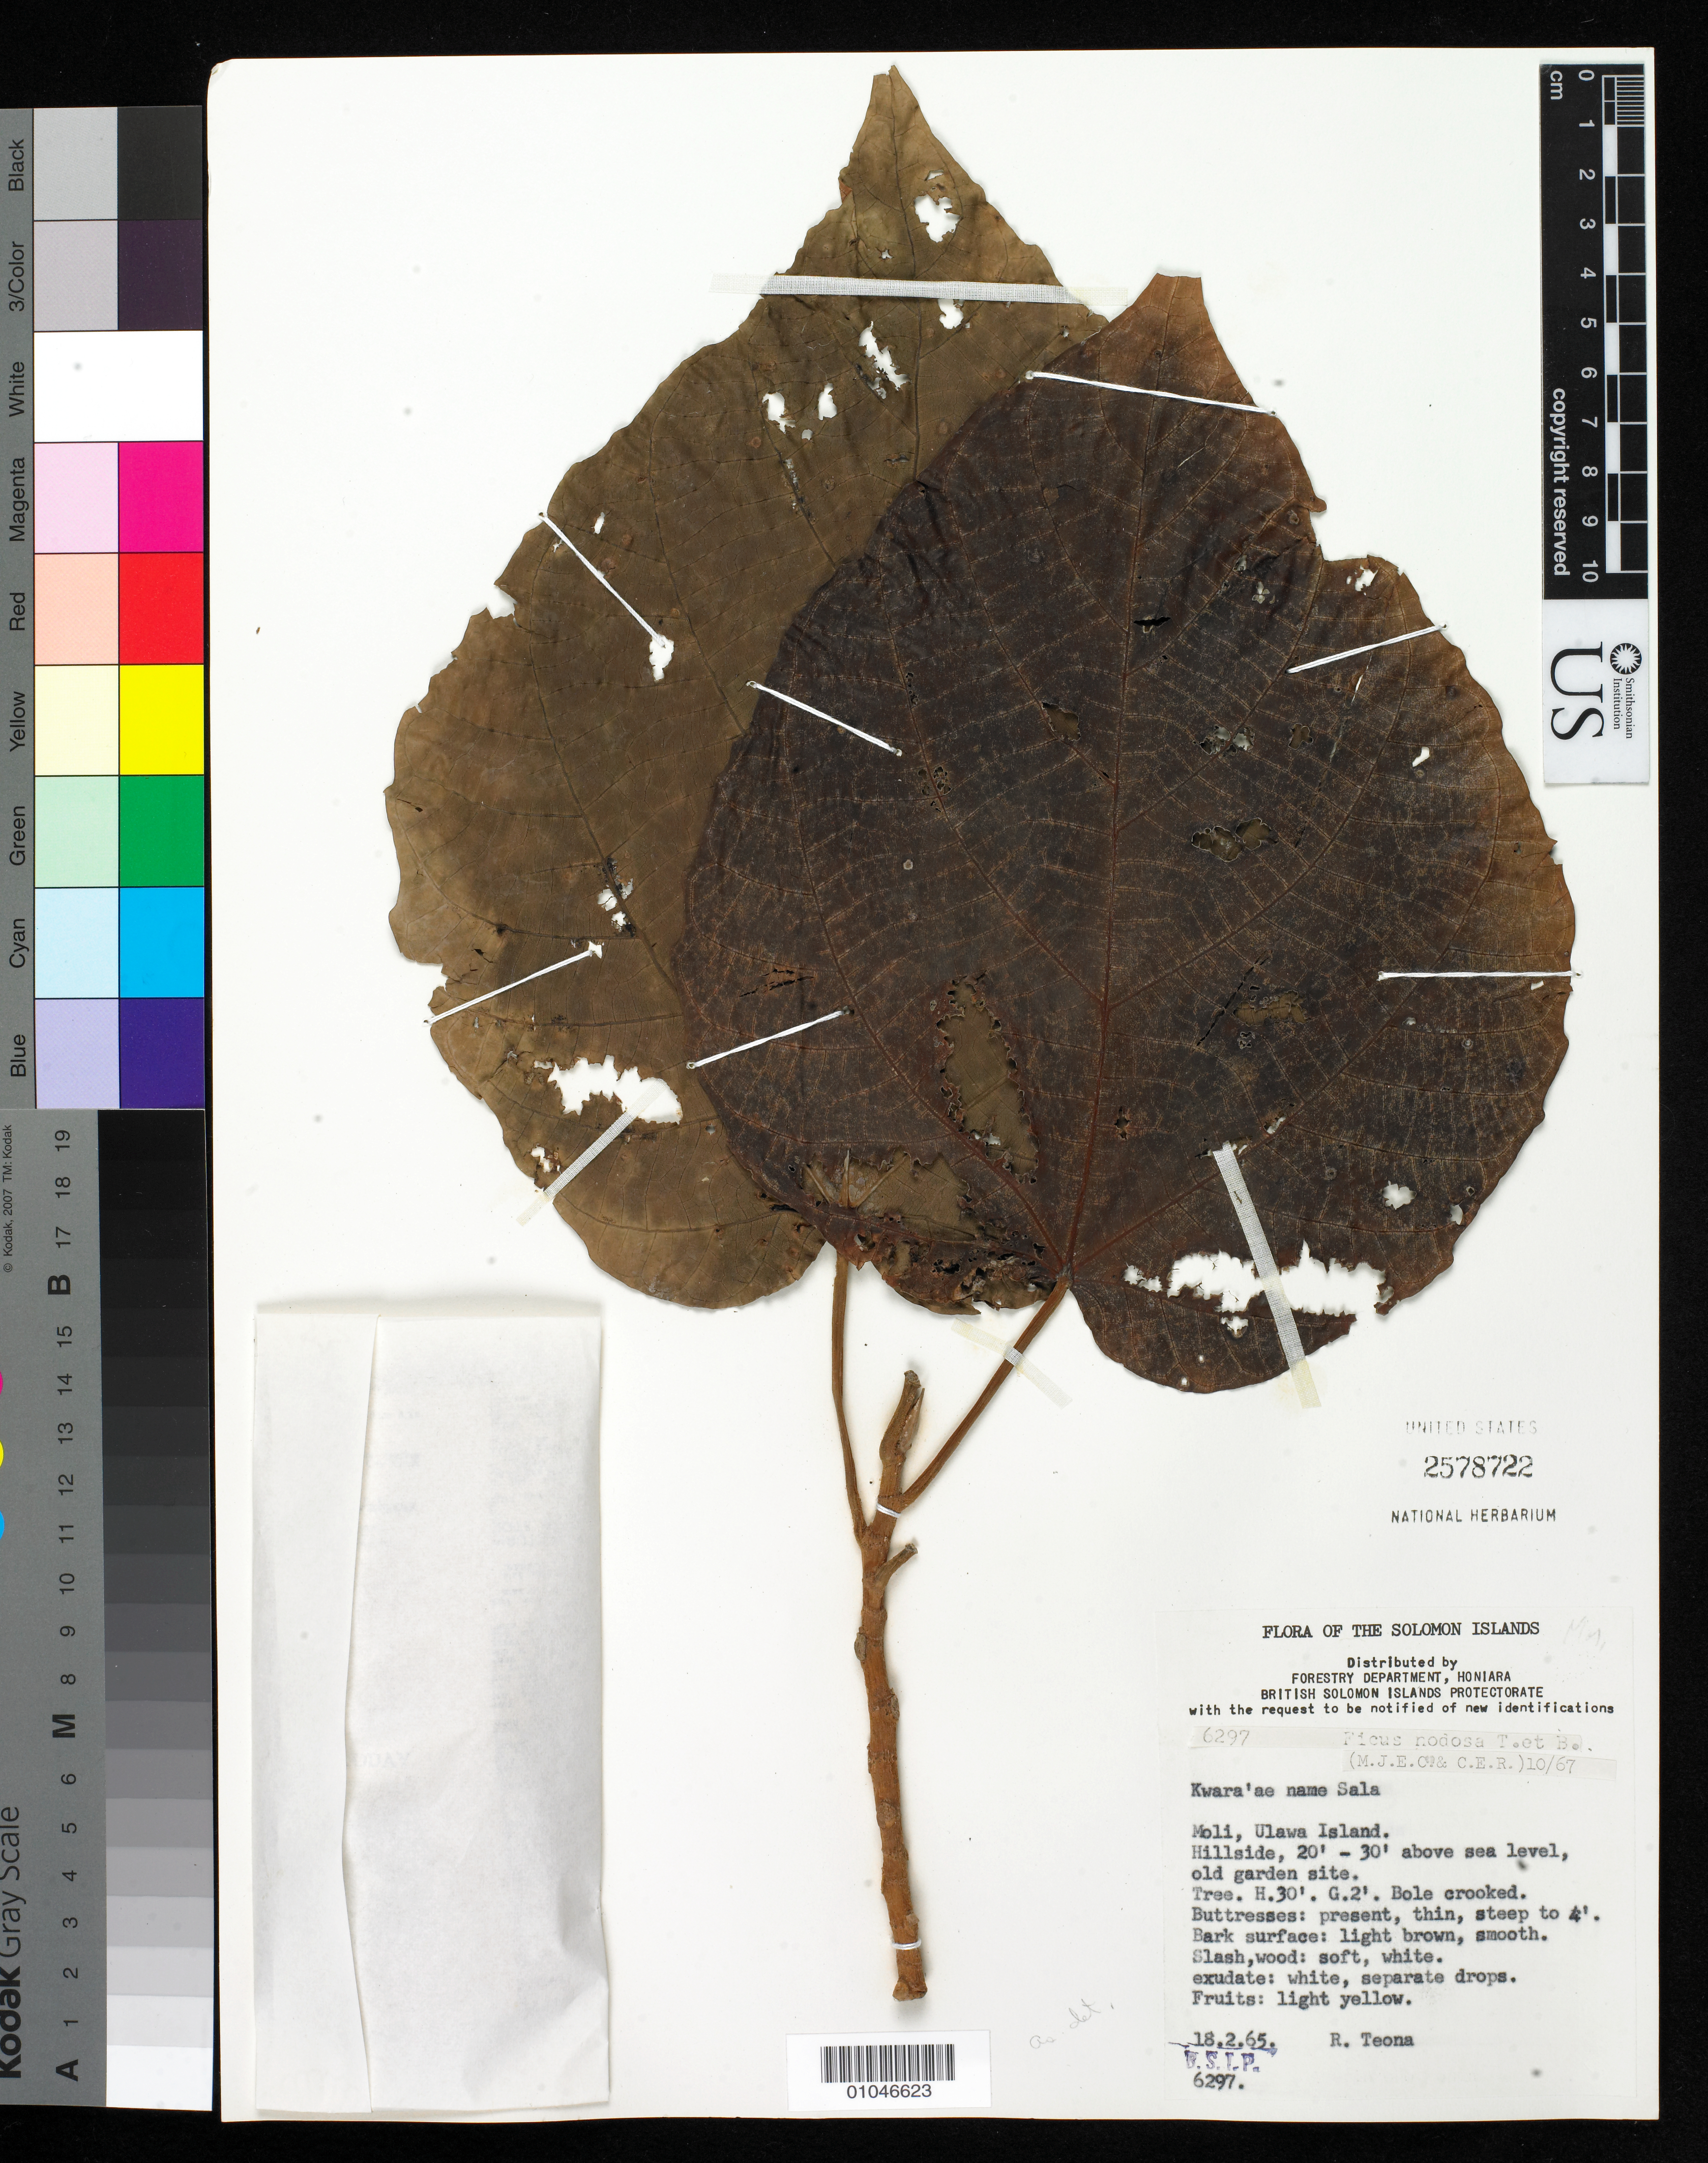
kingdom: Plantae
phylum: Tracheophyta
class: Magnoliopsida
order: Rosales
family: Moraceae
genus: Ficus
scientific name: Ficus nodosa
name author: Teijsm. & Binn.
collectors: R. Teona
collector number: BSIP 6297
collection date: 1965-02-18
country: Solomon Islands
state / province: Makira-Ulawa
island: Ulawa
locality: Hillside, old garden site, Moli, Ulawa Island, Solomon Islands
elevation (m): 20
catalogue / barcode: US 2578722